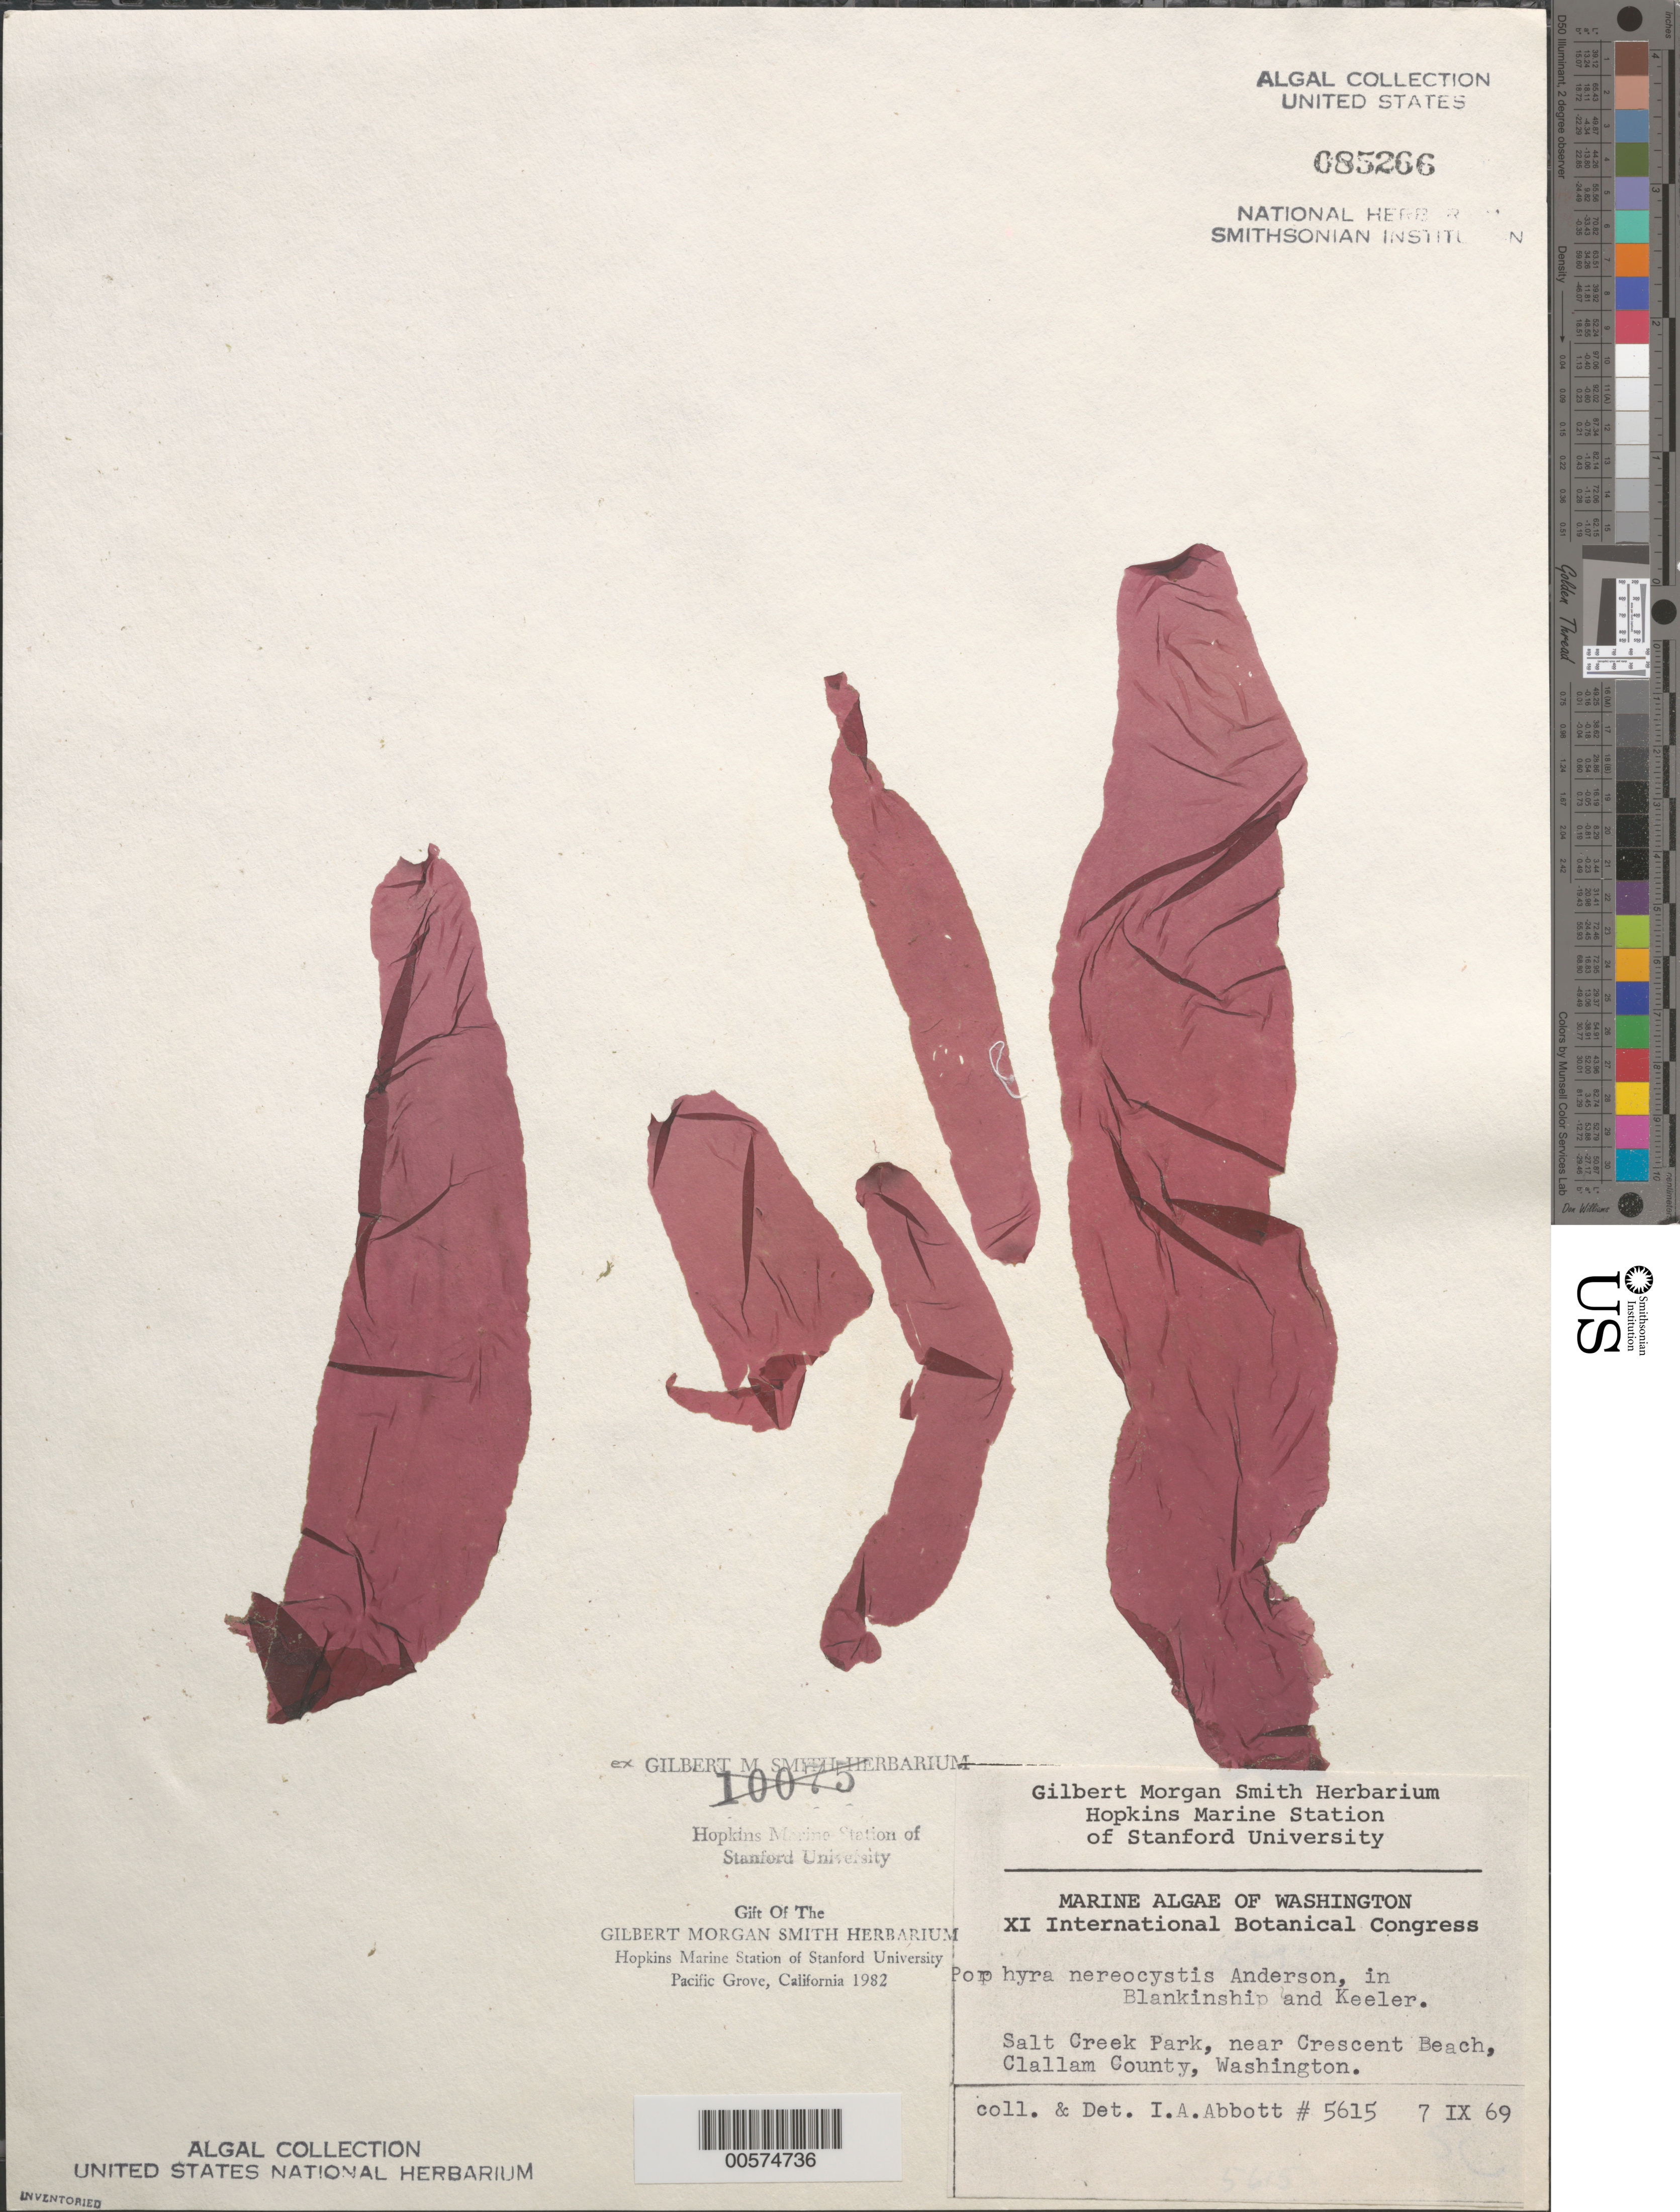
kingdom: Plantae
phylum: Rhodophyta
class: Bangiophyceae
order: Bangiales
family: Bangiaceae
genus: Pyropia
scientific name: Pyropia nereocystis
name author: (C.L. Anderson) S.C. Lindstrom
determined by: Algae name updating Project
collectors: I. A. Abbott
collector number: IAA 5615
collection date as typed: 07 Sep 1969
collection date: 1969-09-07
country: United States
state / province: Washington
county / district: Clallam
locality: Salt Creek Park, near Crescent Beach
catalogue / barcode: US 85266